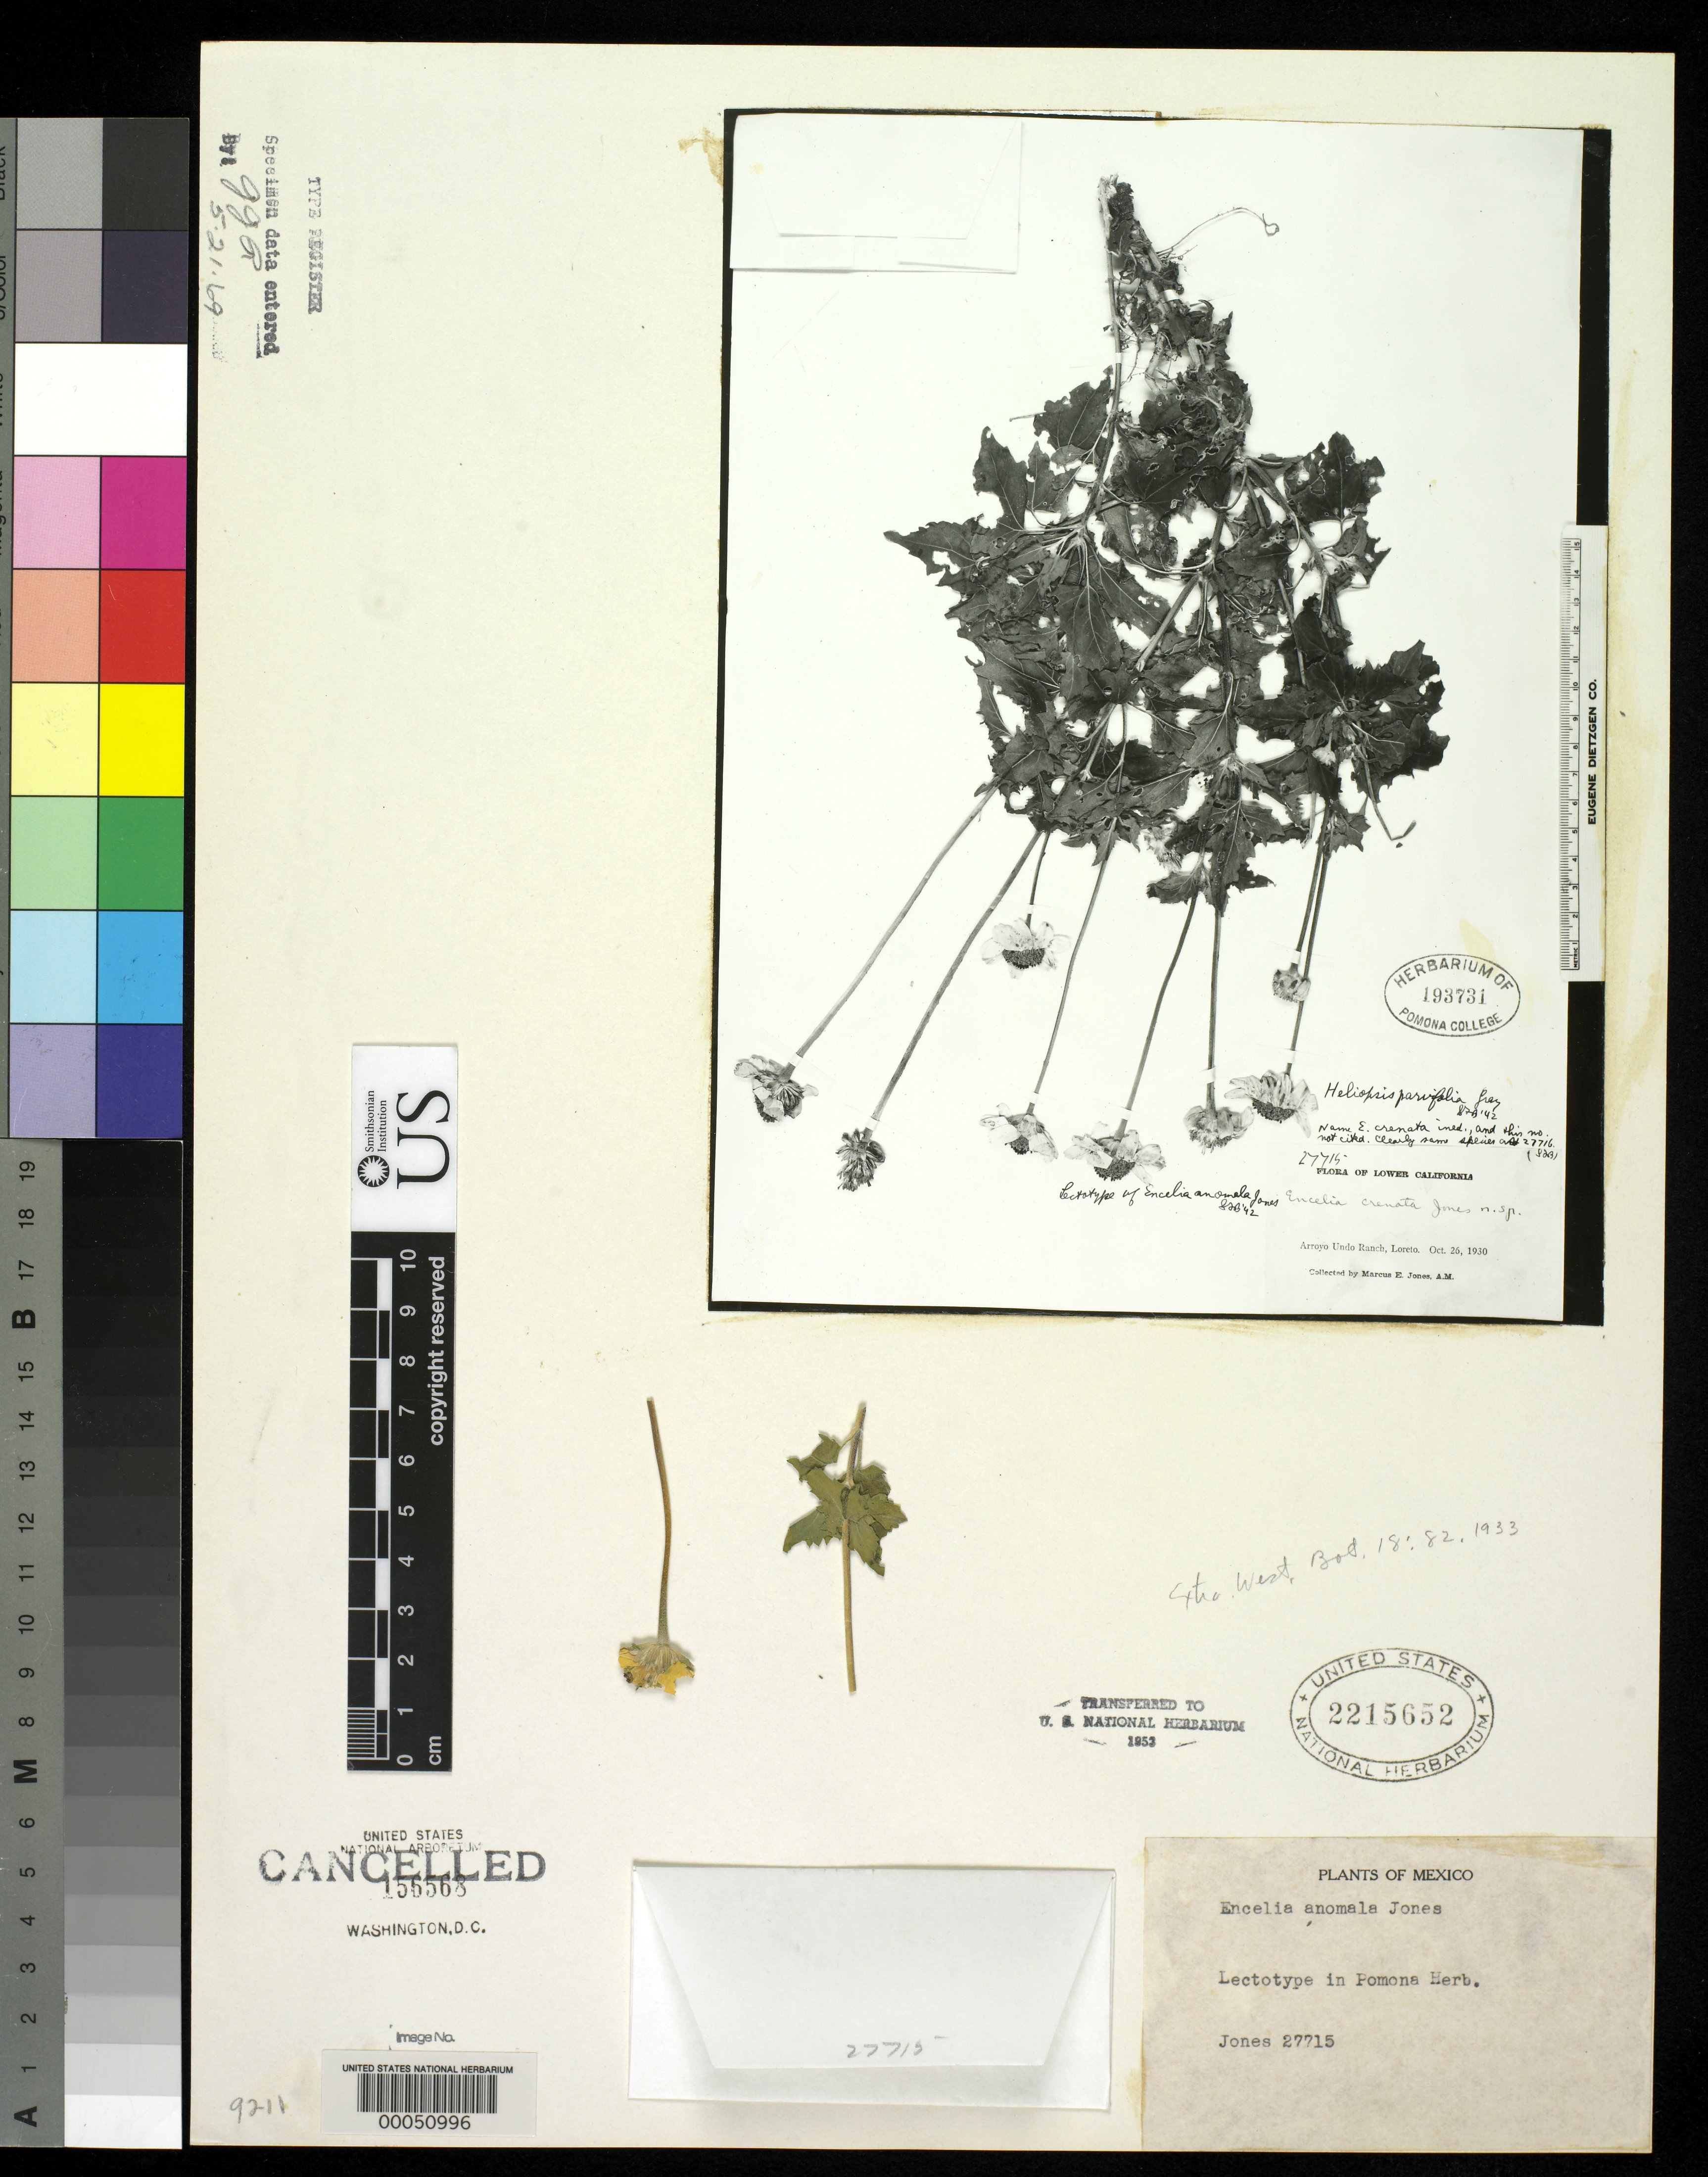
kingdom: Plantae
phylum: Tracheophyta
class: Magnoliopsida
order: Asterales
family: Asteraceae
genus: Encelia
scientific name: Encelia anomala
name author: M.E. Jones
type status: Type Fragment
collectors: M. E. Jones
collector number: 27715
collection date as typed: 26 Oct 1930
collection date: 1930-10-26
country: Mexico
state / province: Baja California Norte / Baja California Sur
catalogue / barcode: US 2215652